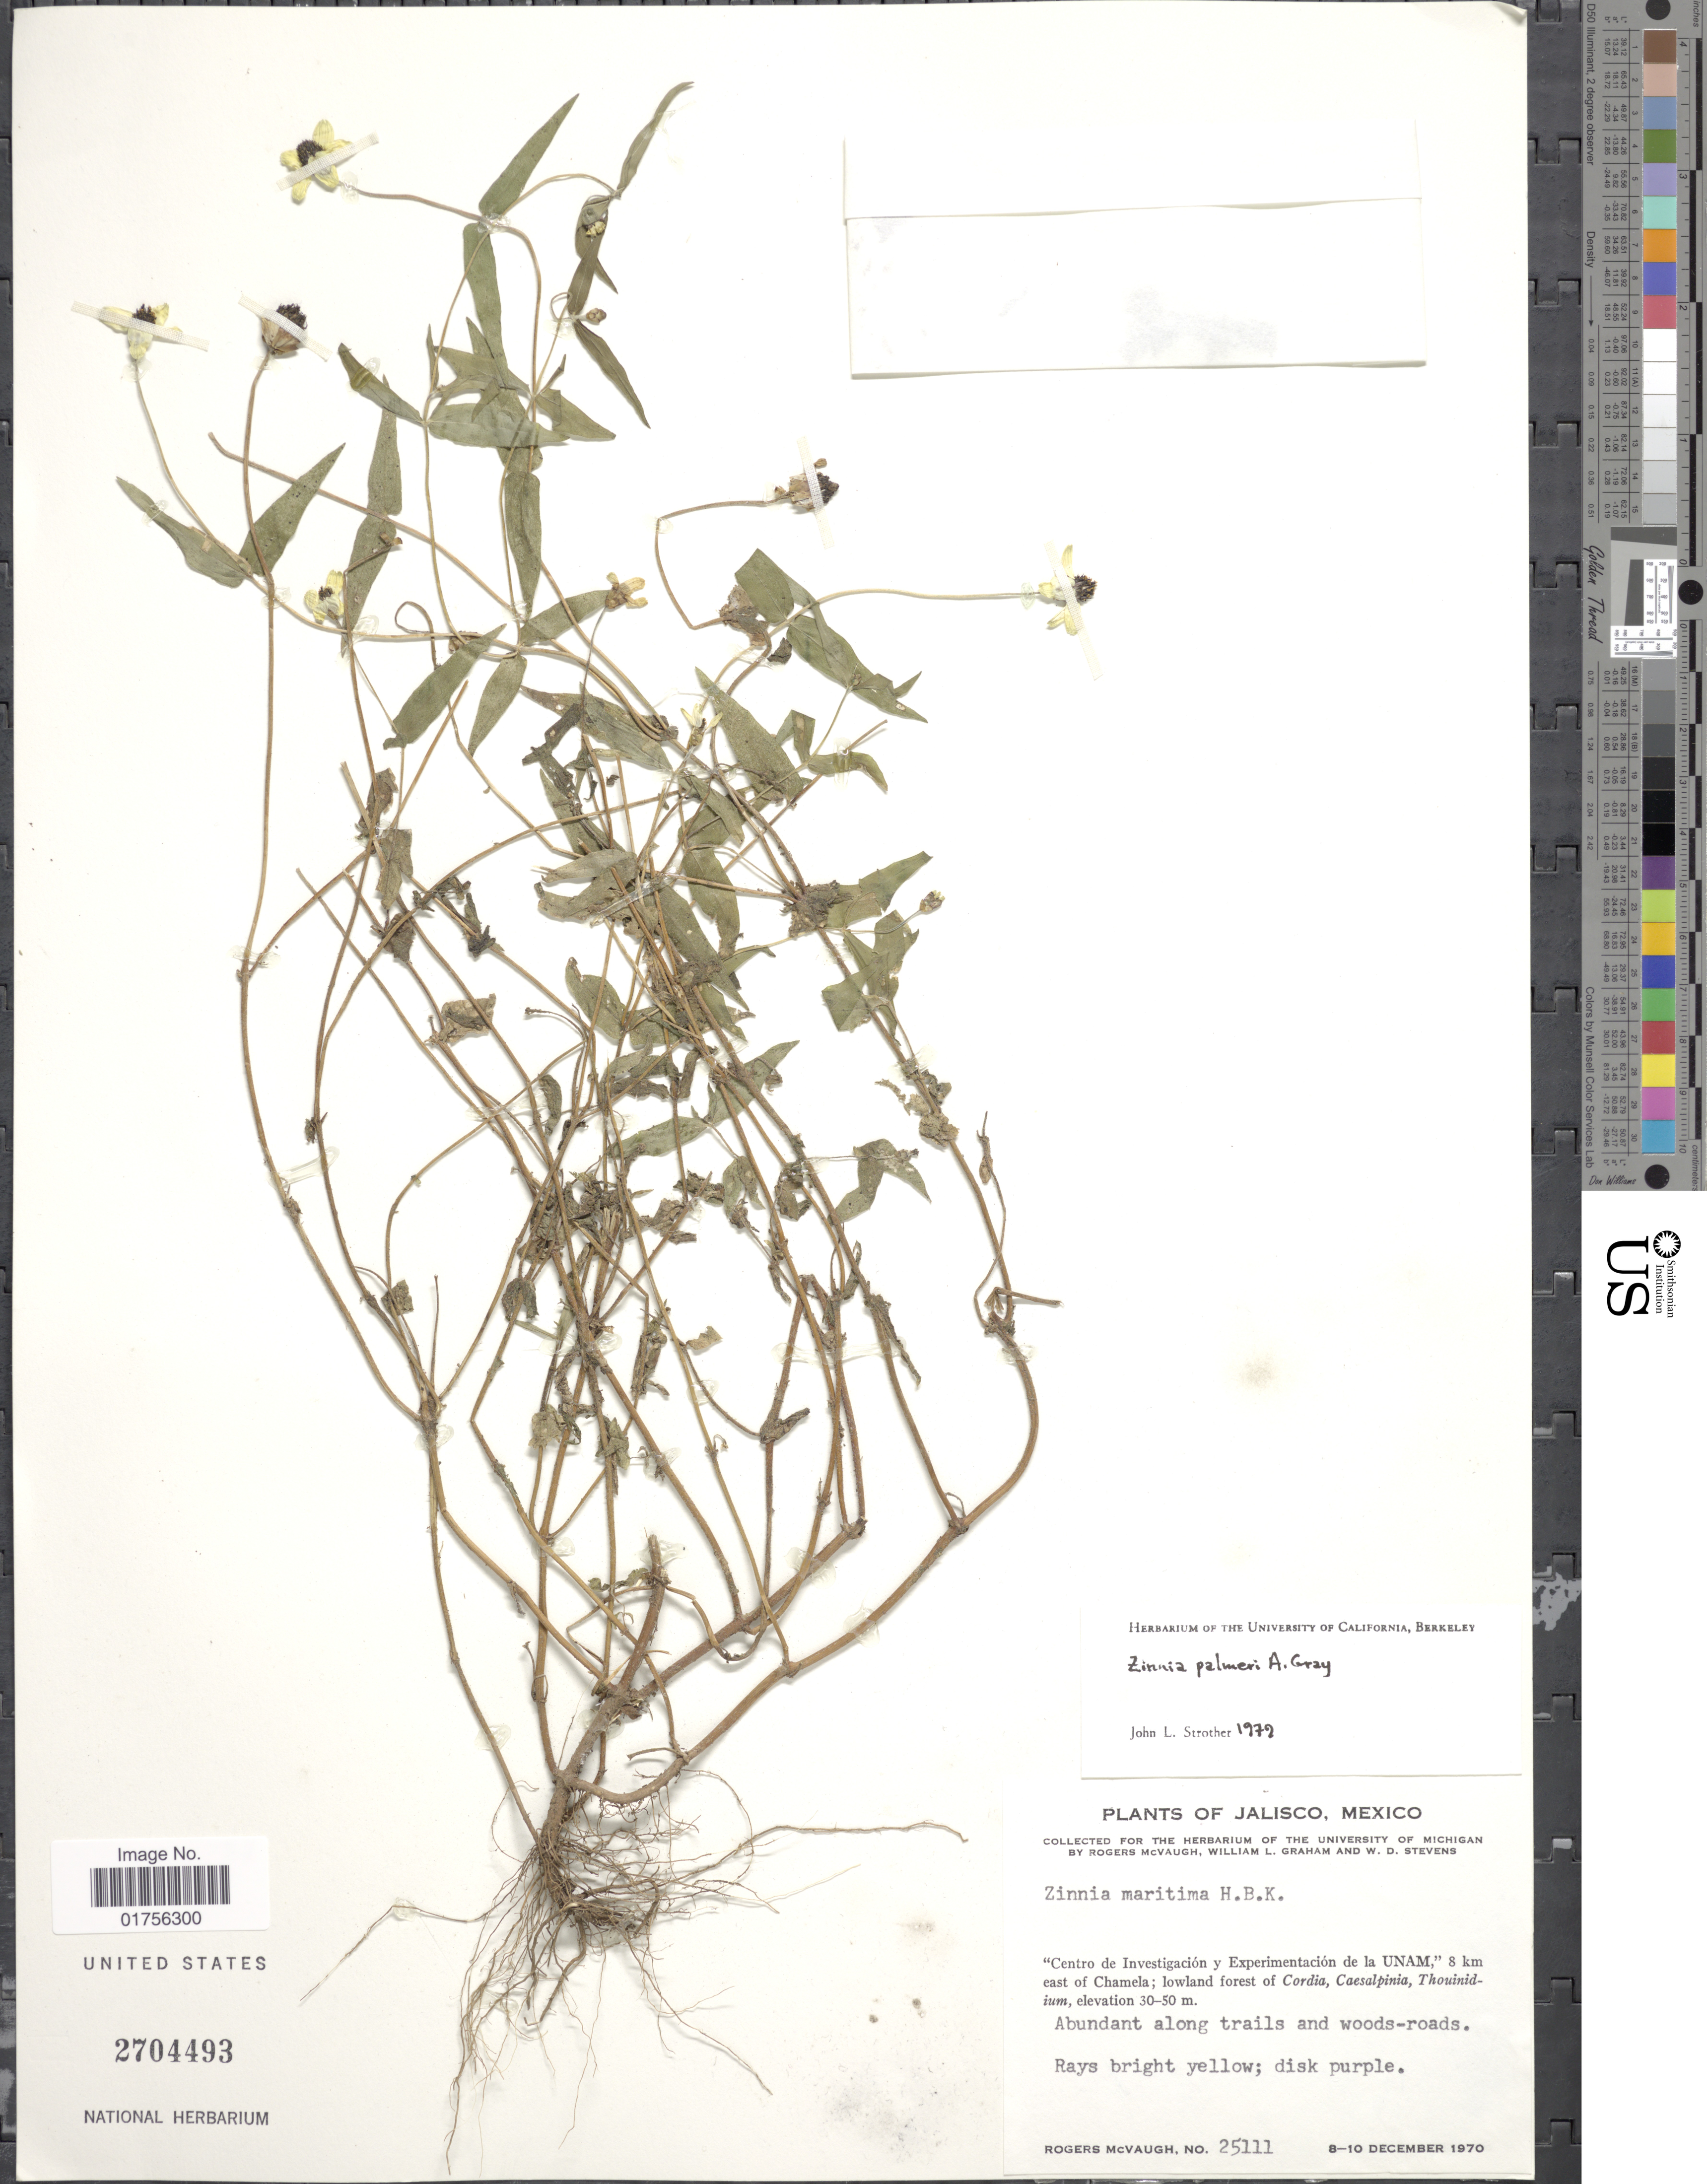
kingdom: Plantae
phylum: Tracheophyta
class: Magnoliopsida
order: Asterales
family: Asteraceae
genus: Zinnia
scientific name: Zinnia palmeri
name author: A. Gray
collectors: R. McVaugh, W. Graham & W. D. Stevens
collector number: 25111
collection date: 1970-12-08/1970-12-10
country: Mexico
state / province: Jalisco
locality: Centro de Investigacion y Experimentacion de la UNAM, 8 km east of Chamela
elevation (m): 30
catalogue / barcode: US 2704493